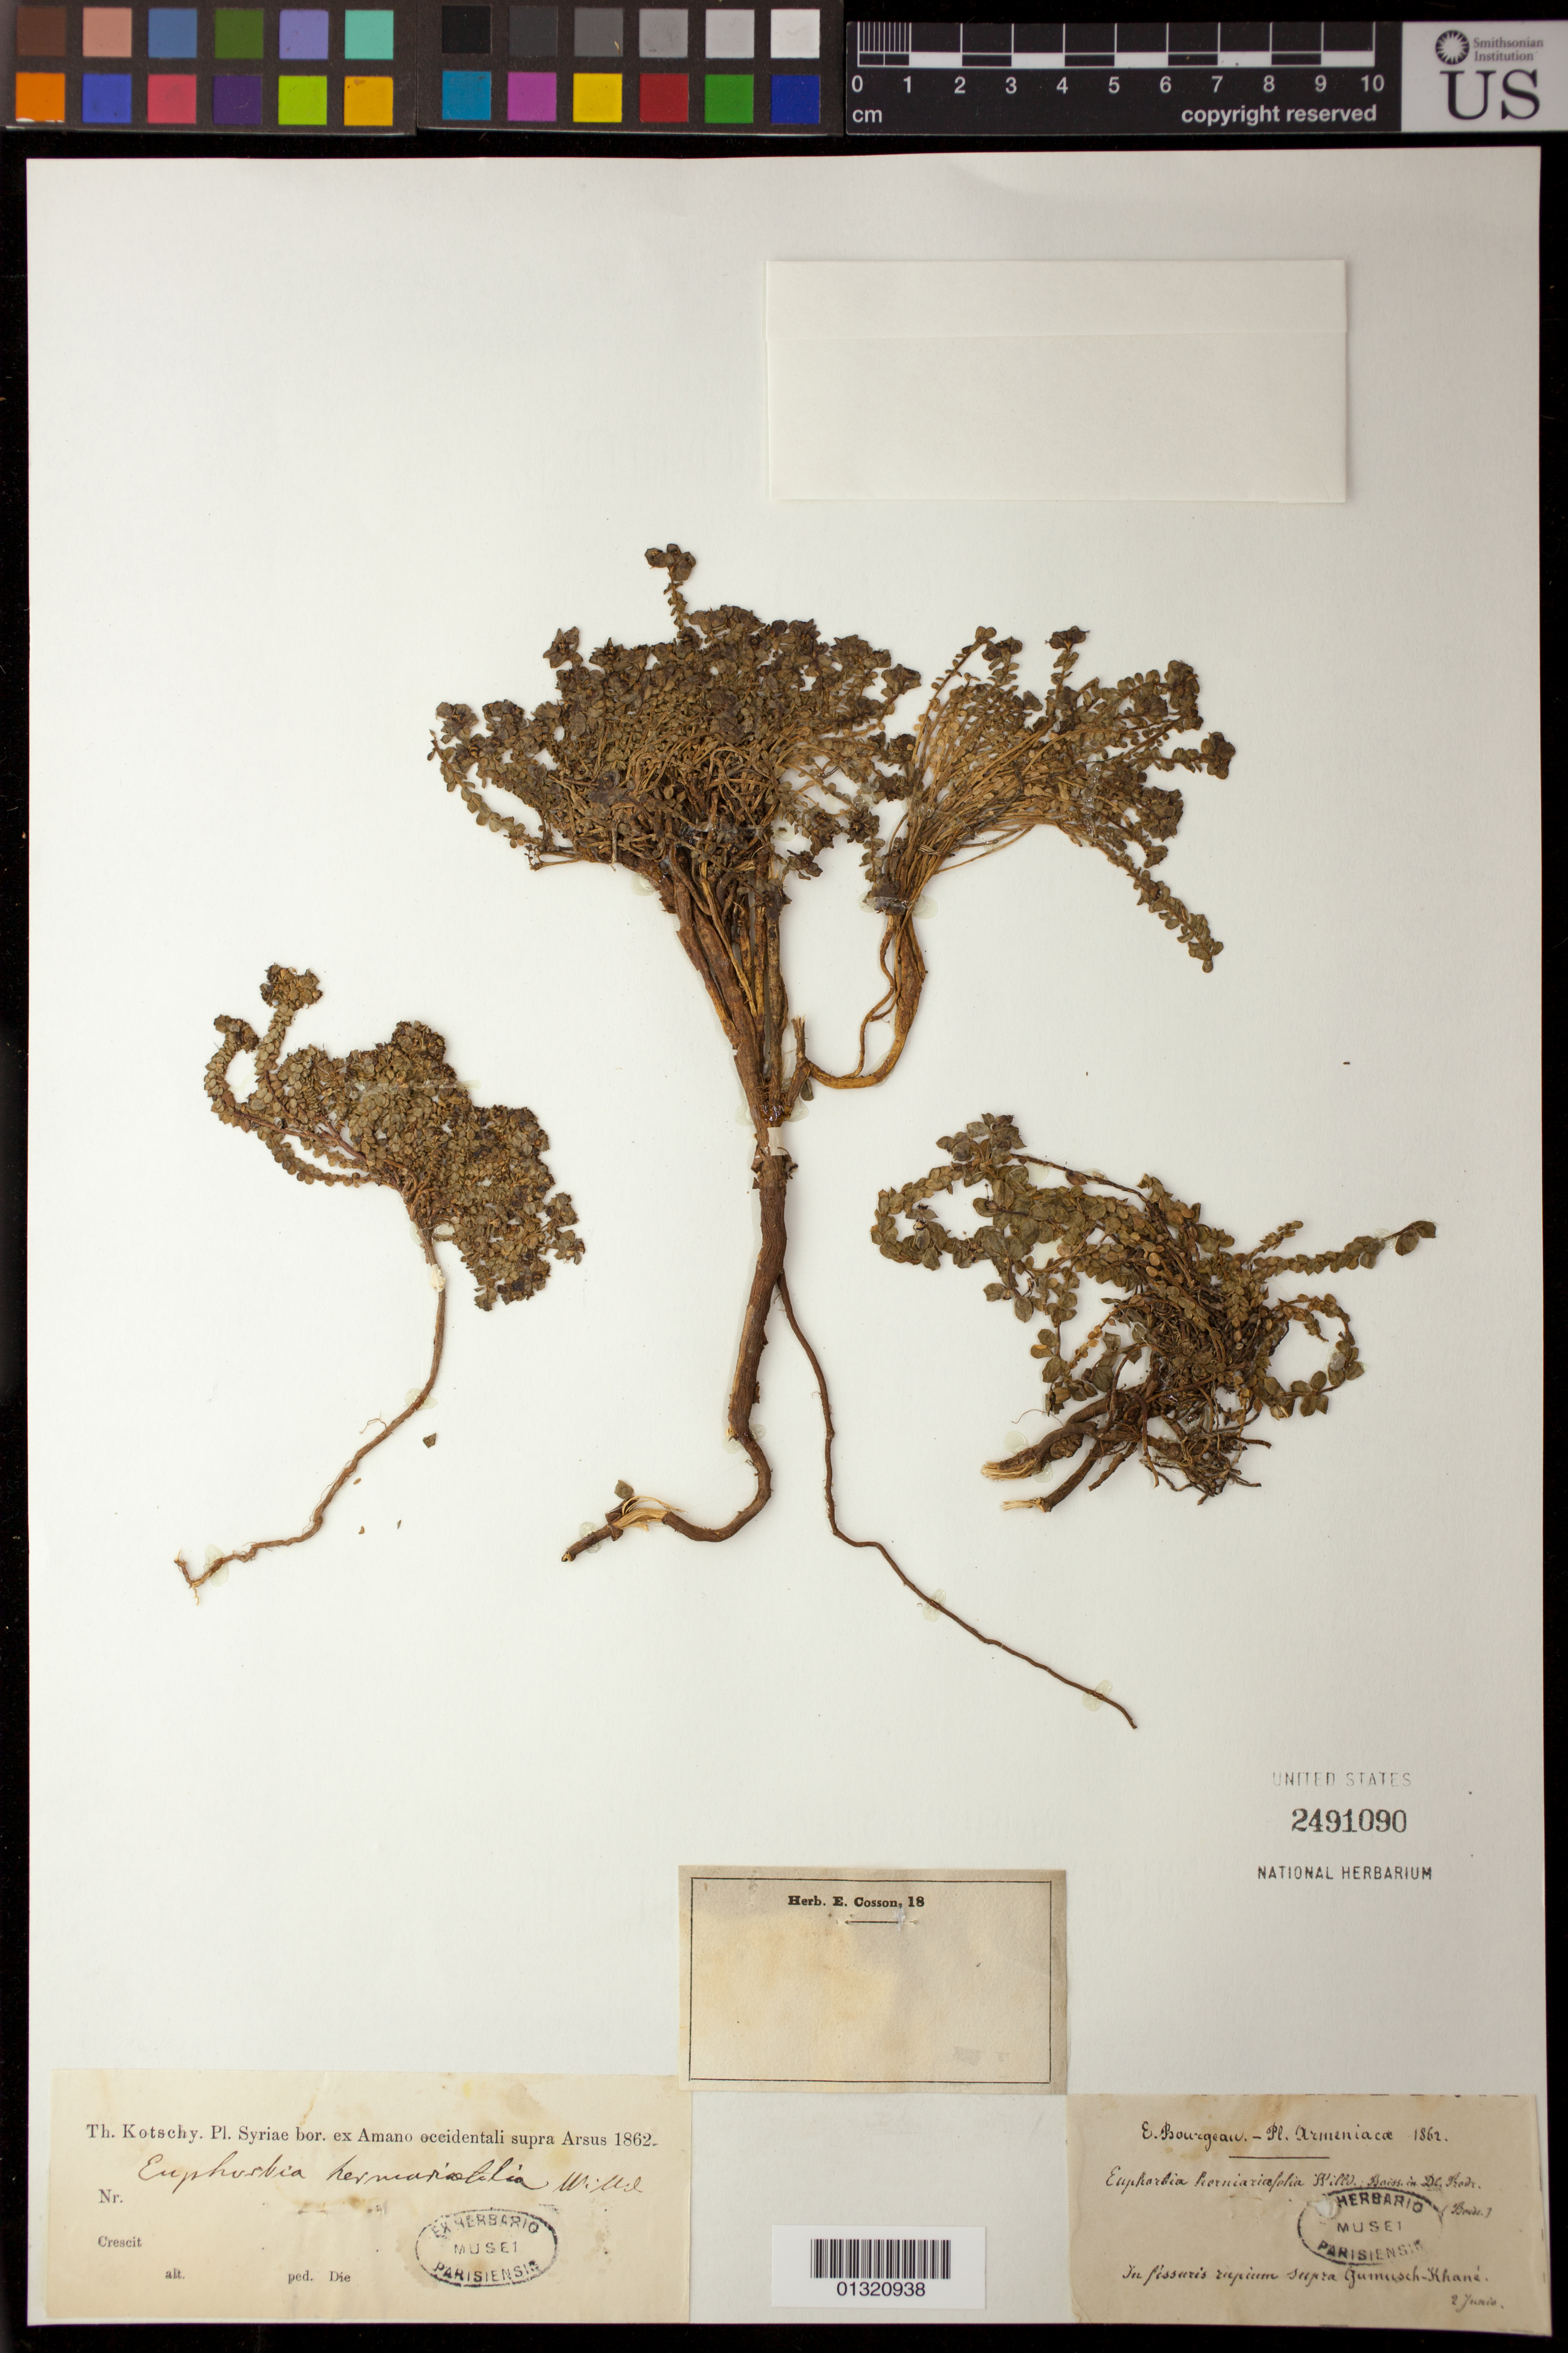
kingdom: Plantae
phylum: Tracheophyta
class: Magnoliopsida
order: Malpighiales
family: Euphorbiaceae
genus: Euphorbia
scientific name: Euphorbia herniariifolia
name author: Willd.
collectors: E. Bourgeau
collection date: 1862-06-02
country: Turkey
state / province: Gümüşhane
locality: In fissuris rupium supra Gumusch-Khané [Gümüşhane]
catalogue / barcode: US 2491090